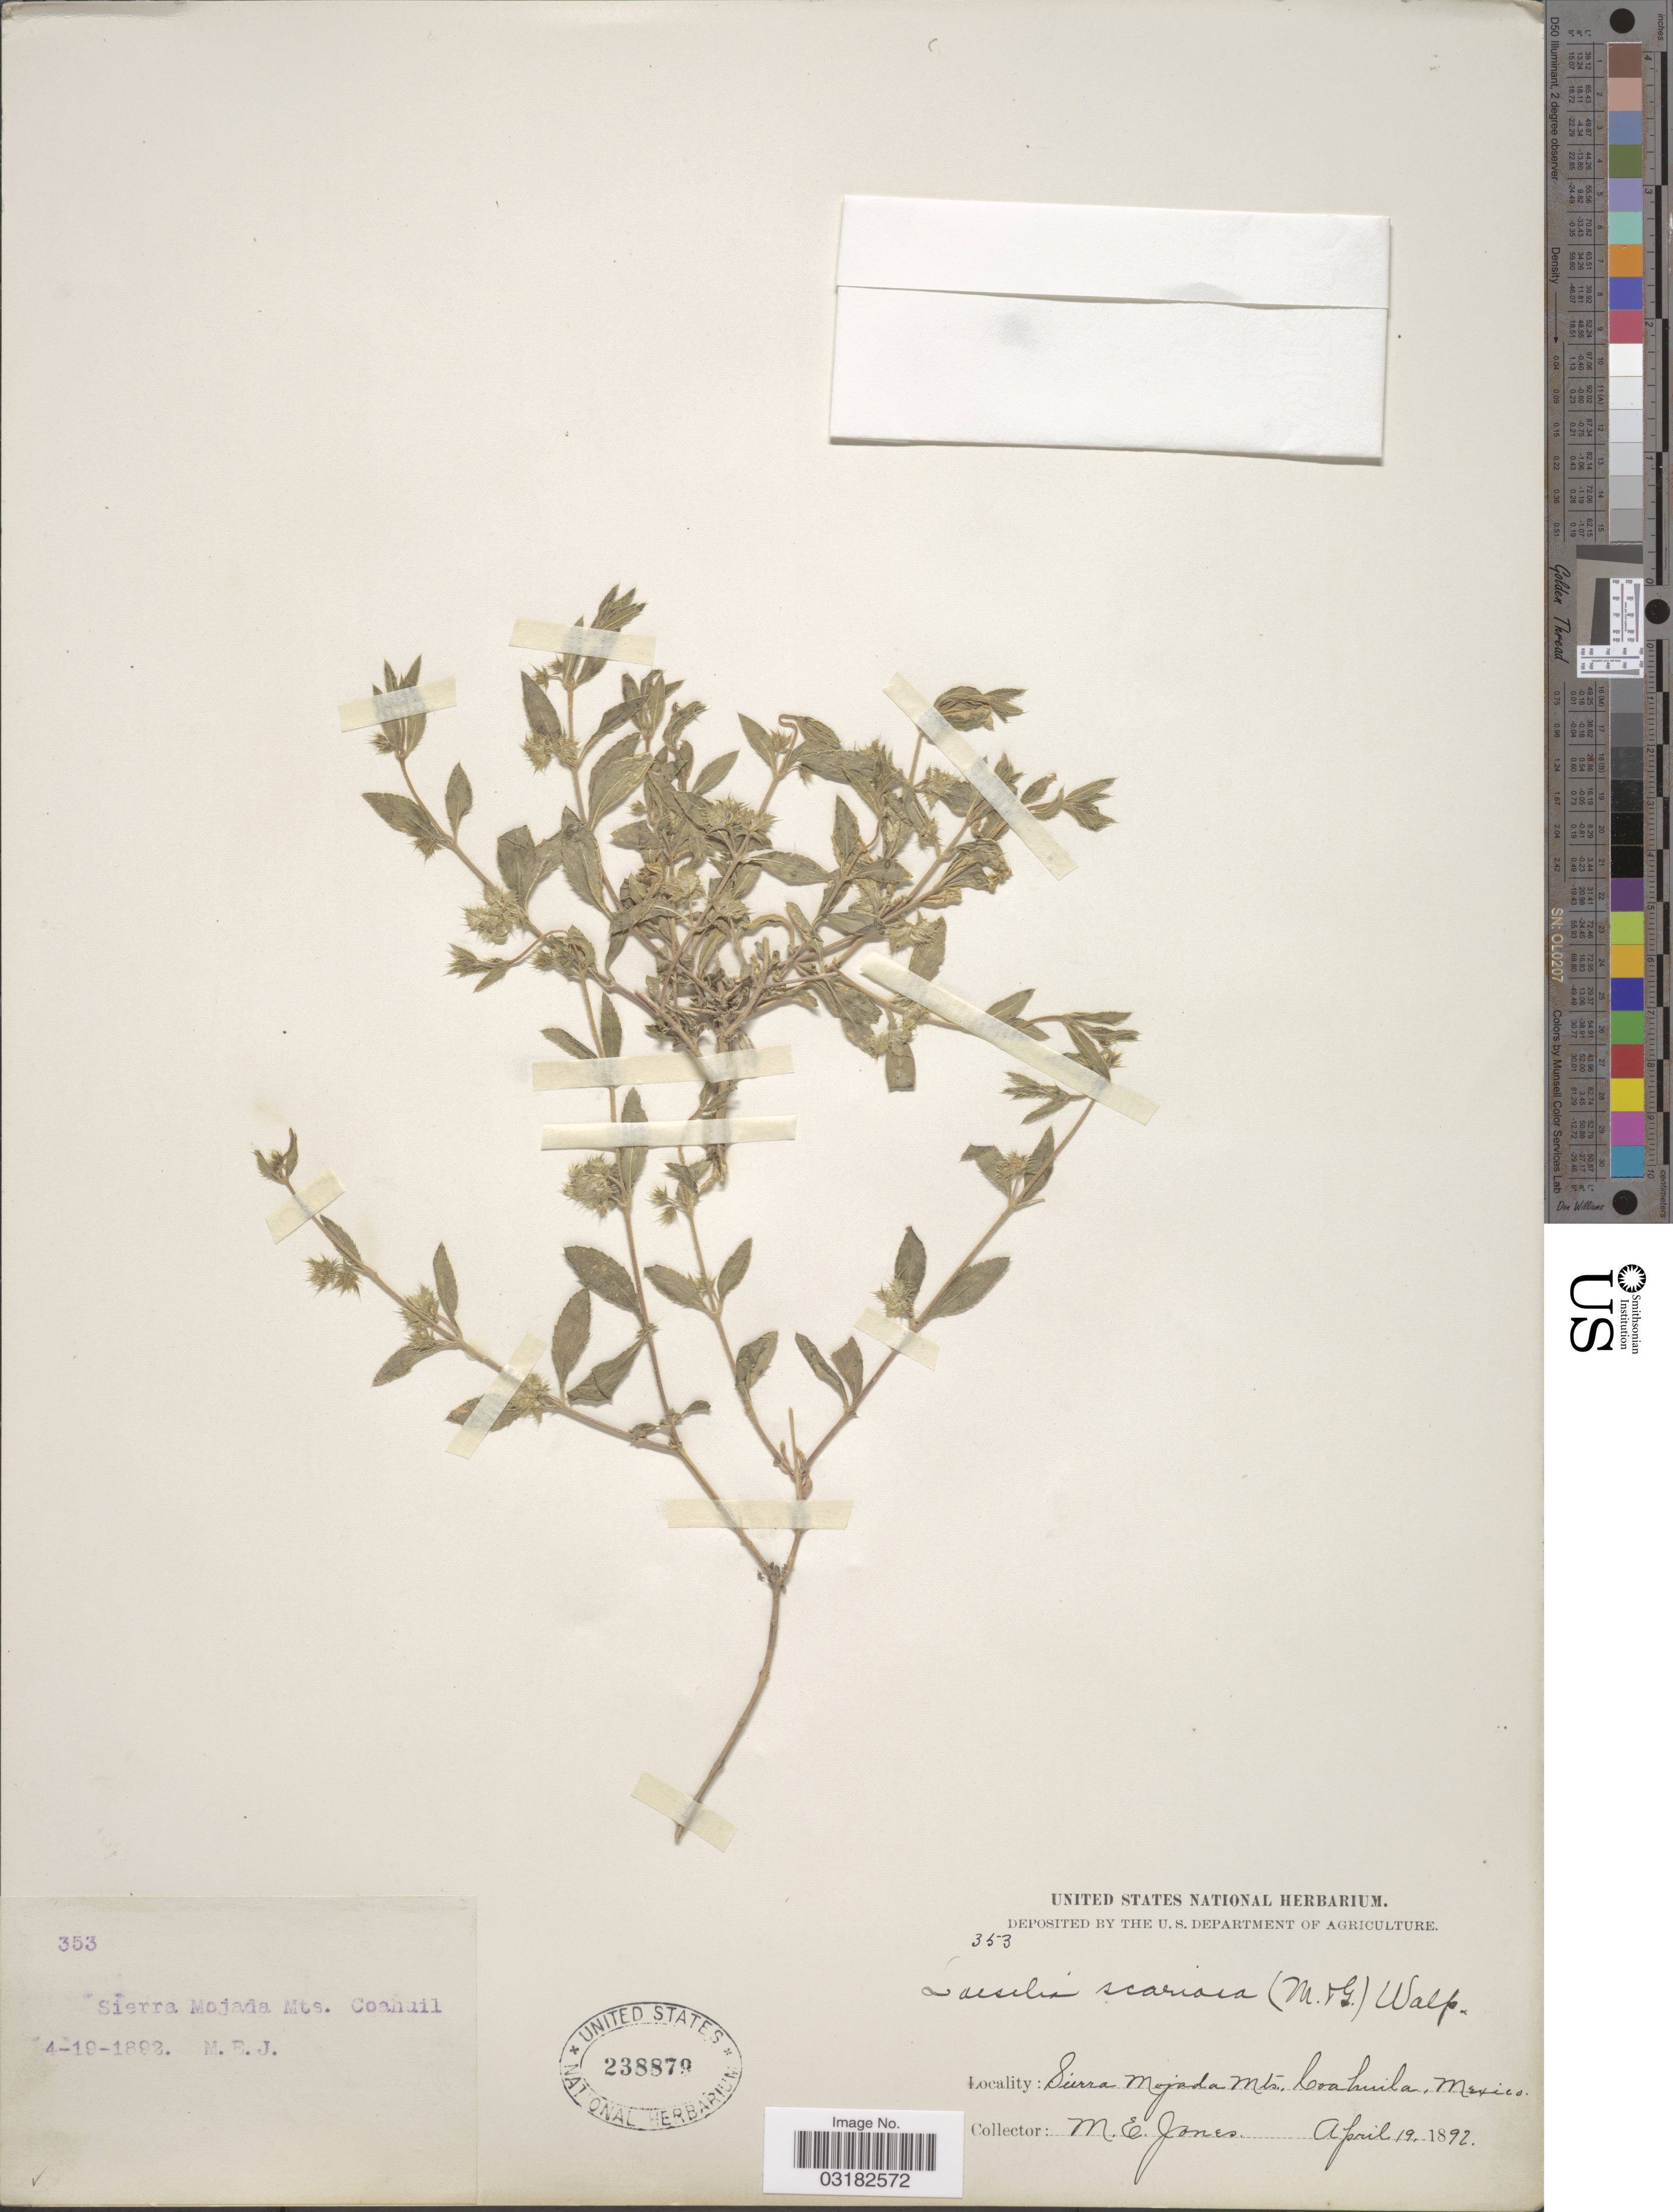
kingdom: Plantae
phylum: Tracheophyta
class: Magnoliopsida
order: Ericales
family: Polemoniaceae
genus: Loeselia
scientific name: Loeselia scariosa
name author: (M. Martens) Walp.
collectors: M. E. Jones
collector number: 353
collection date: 1892-04-19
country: Mexico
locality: Sierra Mojada Mts. Coahuila.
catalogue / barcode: US 238879